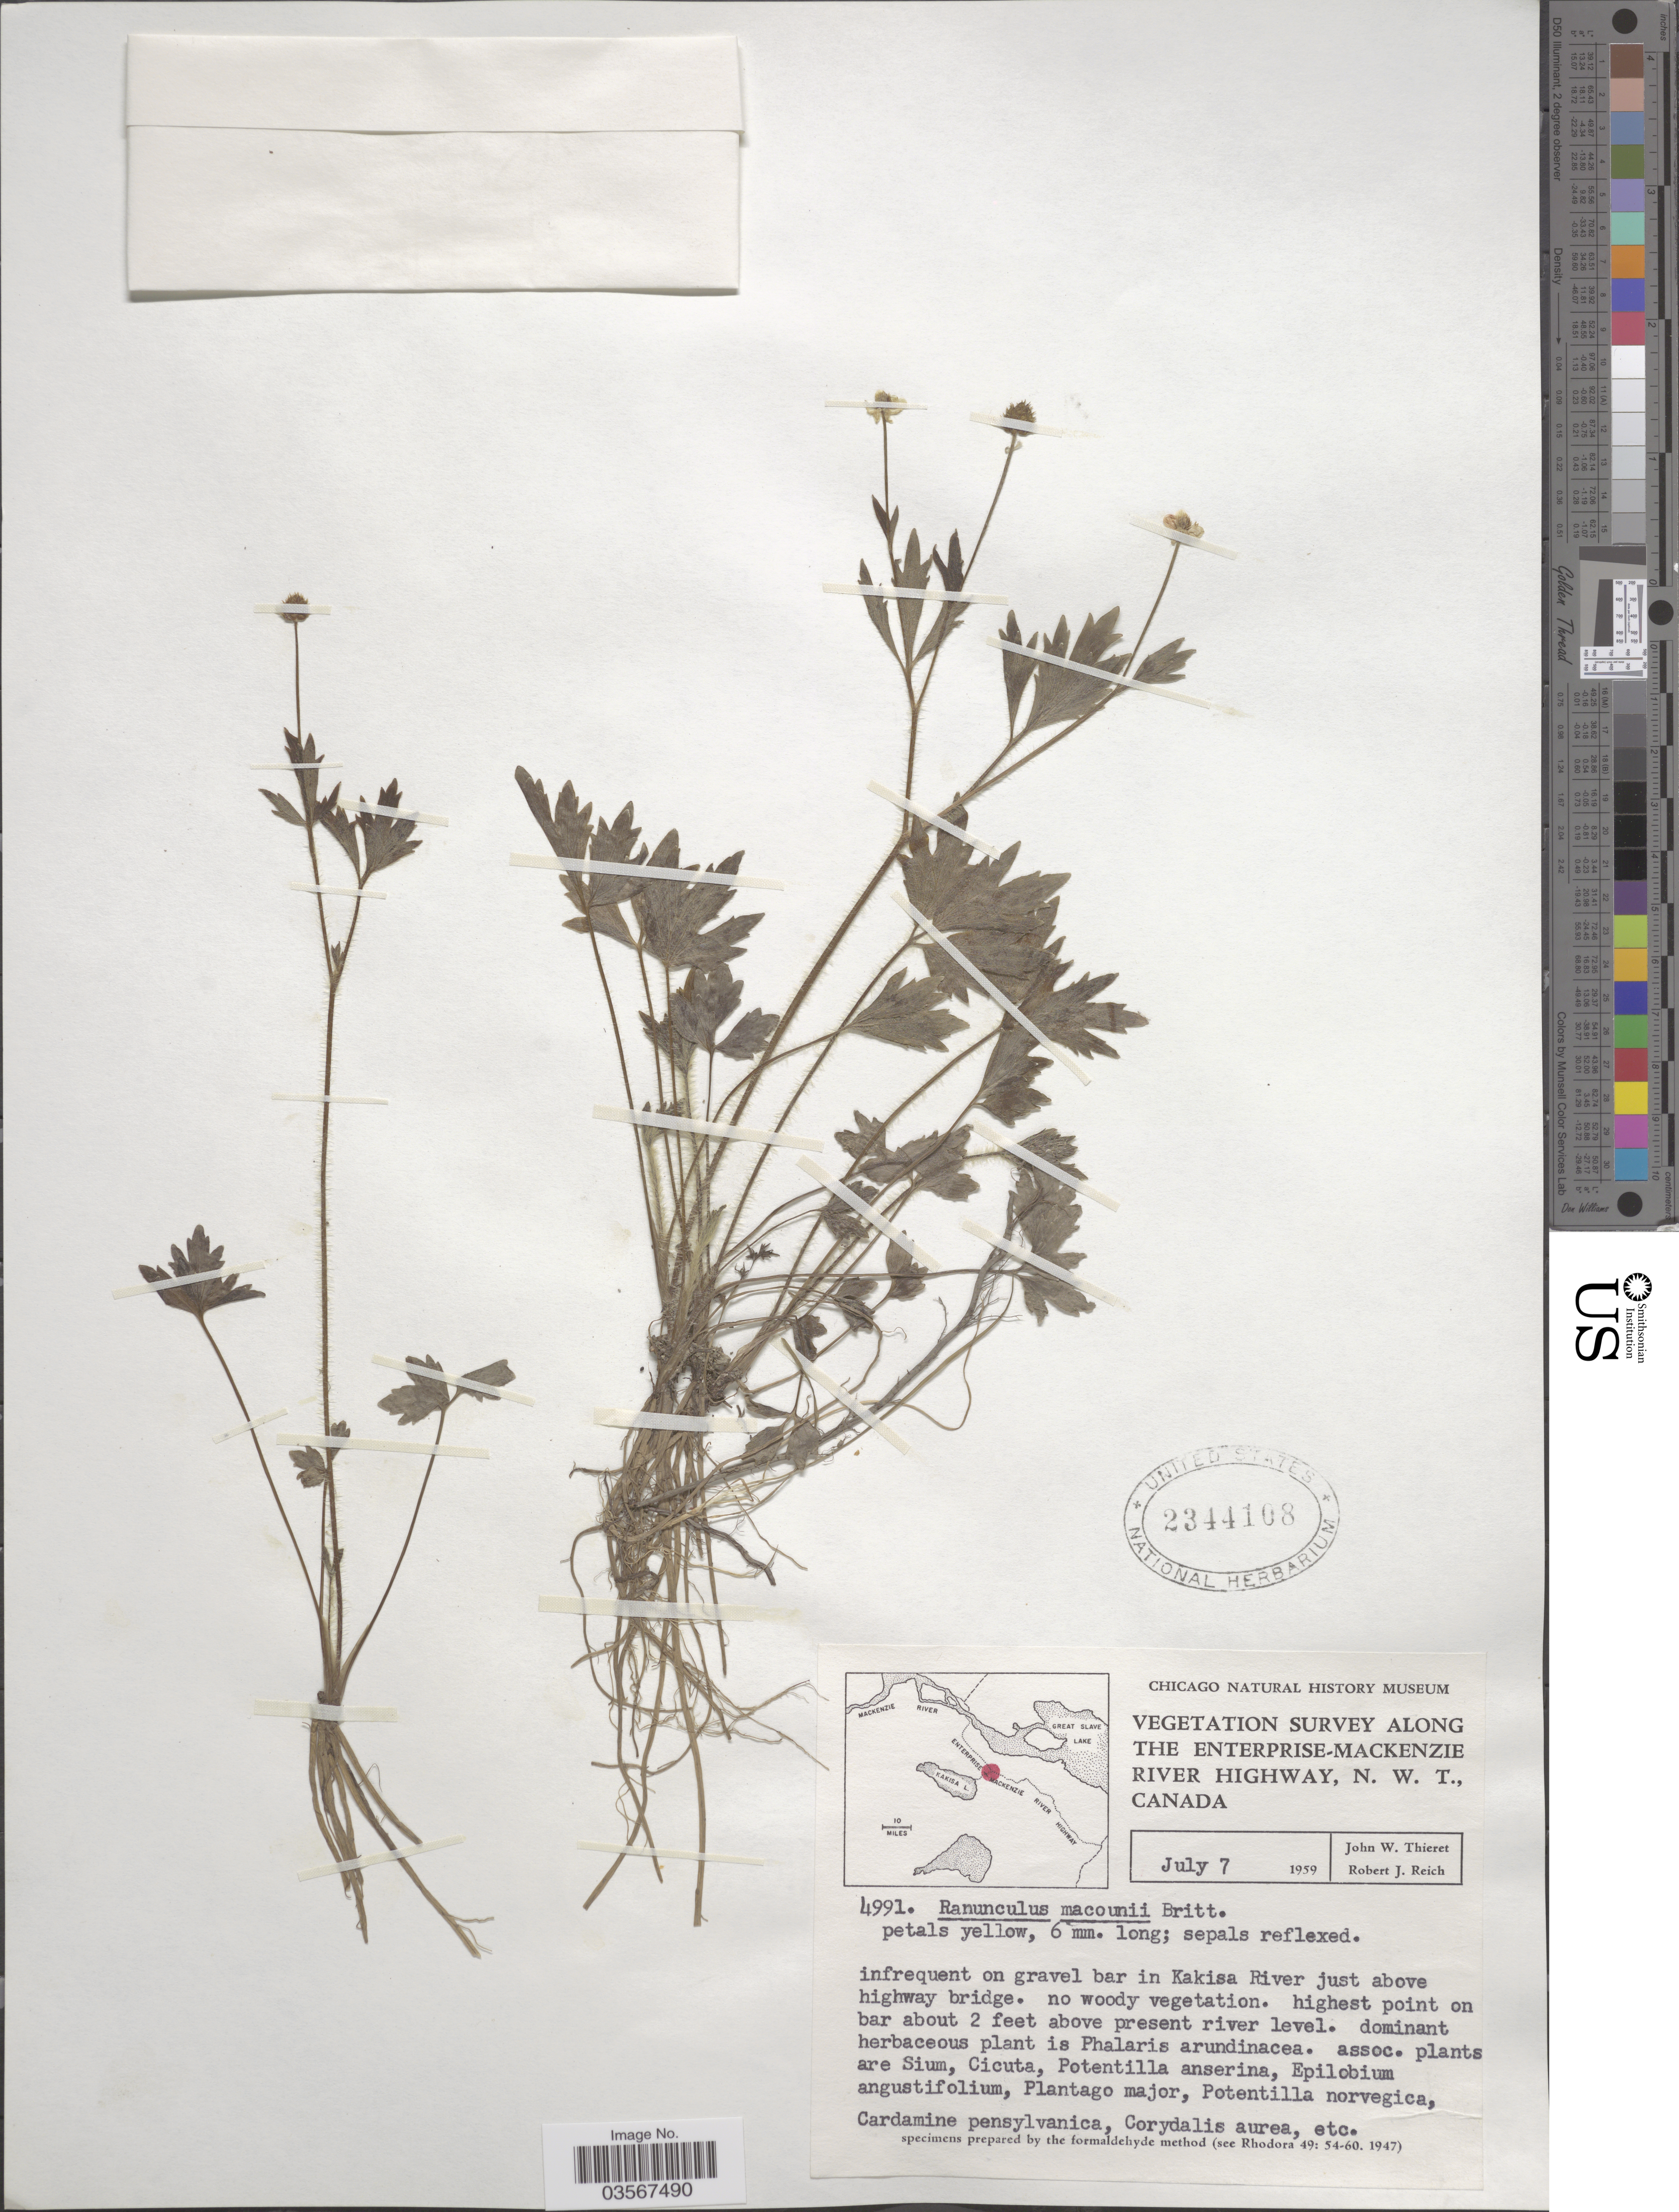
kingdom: Plantae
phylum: Tracheophyta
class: Magnoliopsida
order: Ranunculales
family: Ranunculaceae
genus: Ranunculus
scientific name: Ranunculus macounii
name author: Britton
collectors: J. W. Thieret & R. Reich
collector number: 4991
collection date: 1959-07-07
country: Canada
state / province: Northwest Territories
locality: Vegetation Survey along the Enterprise-Mackenzie River Highway. Infrequent on gravel bar in Kakisa River just above highway bridge.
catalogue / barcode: US 2344108